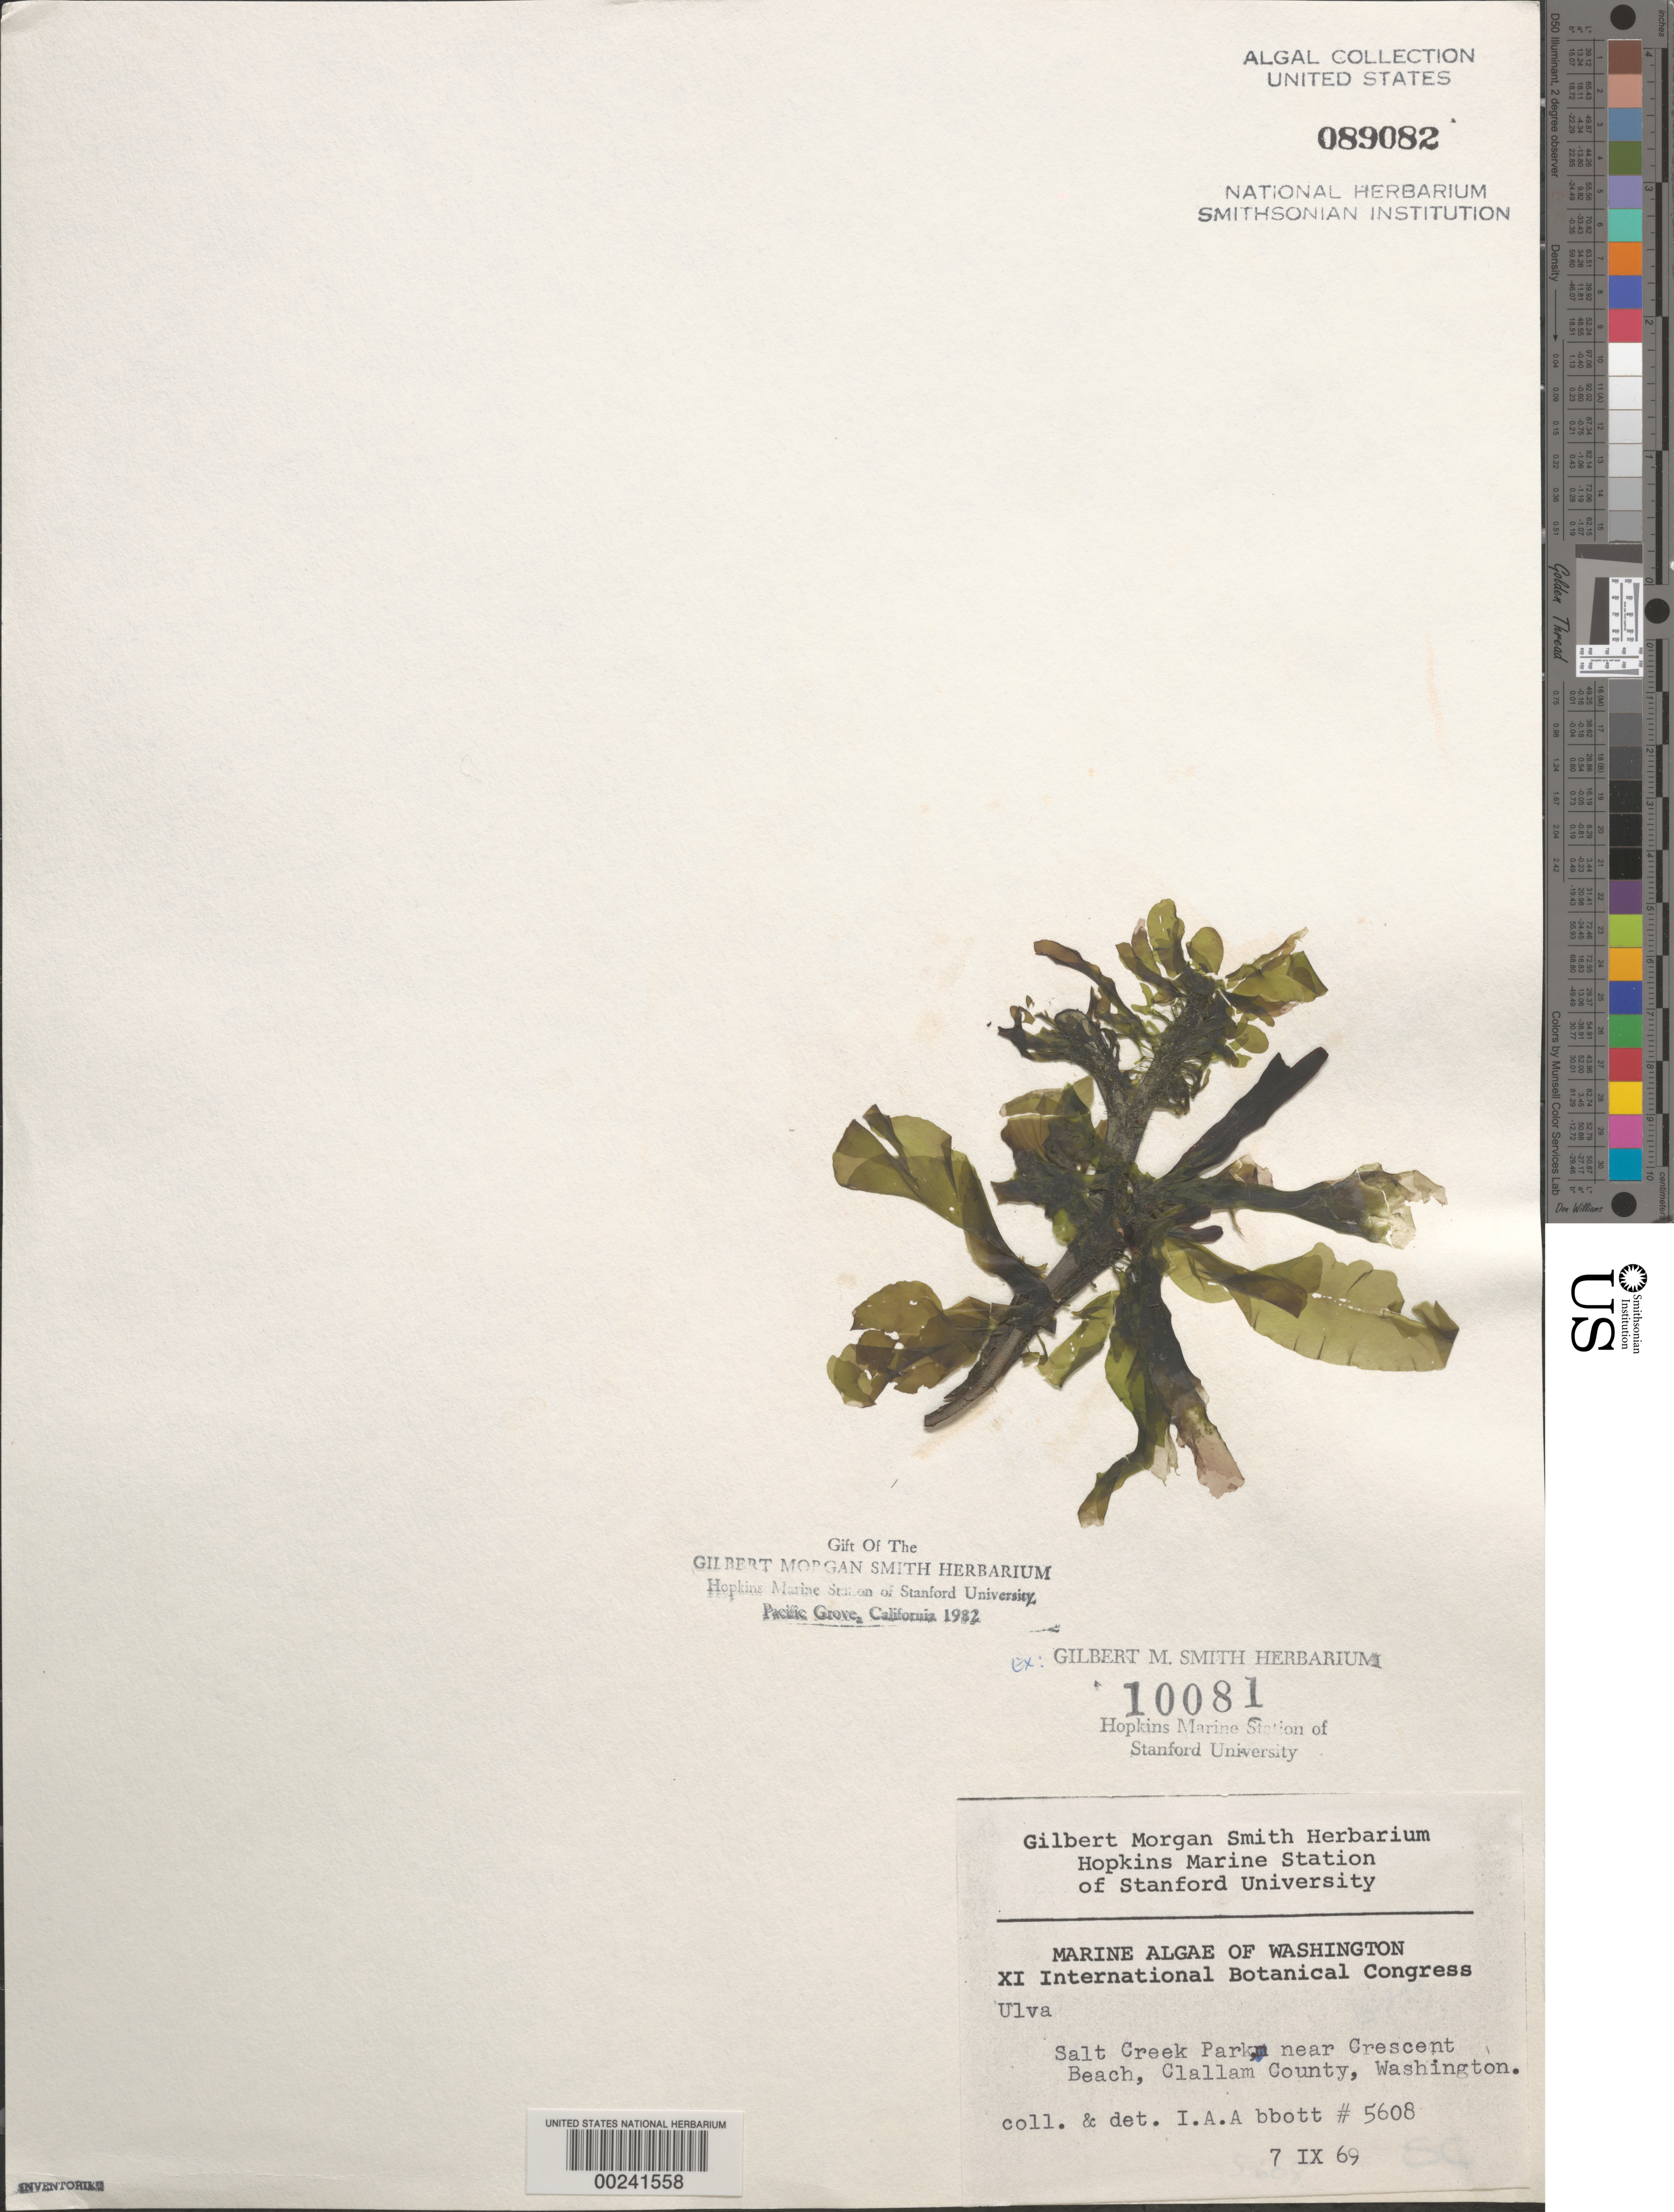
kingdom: Plantae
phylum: Chlorophyta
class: Ulvophyceae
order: Ulvales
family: Ulvaceae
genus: Ulva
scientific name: Ulva sp.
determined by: Abbott, Isabella A.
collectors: I. A. Abbott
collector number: IAA 5608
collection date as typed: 07 Sep 1969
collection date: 1969-09-07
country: United States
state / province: Washington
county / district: Clallam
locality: Salt Creek Park, near Crescent Beach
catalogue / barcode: US 89082